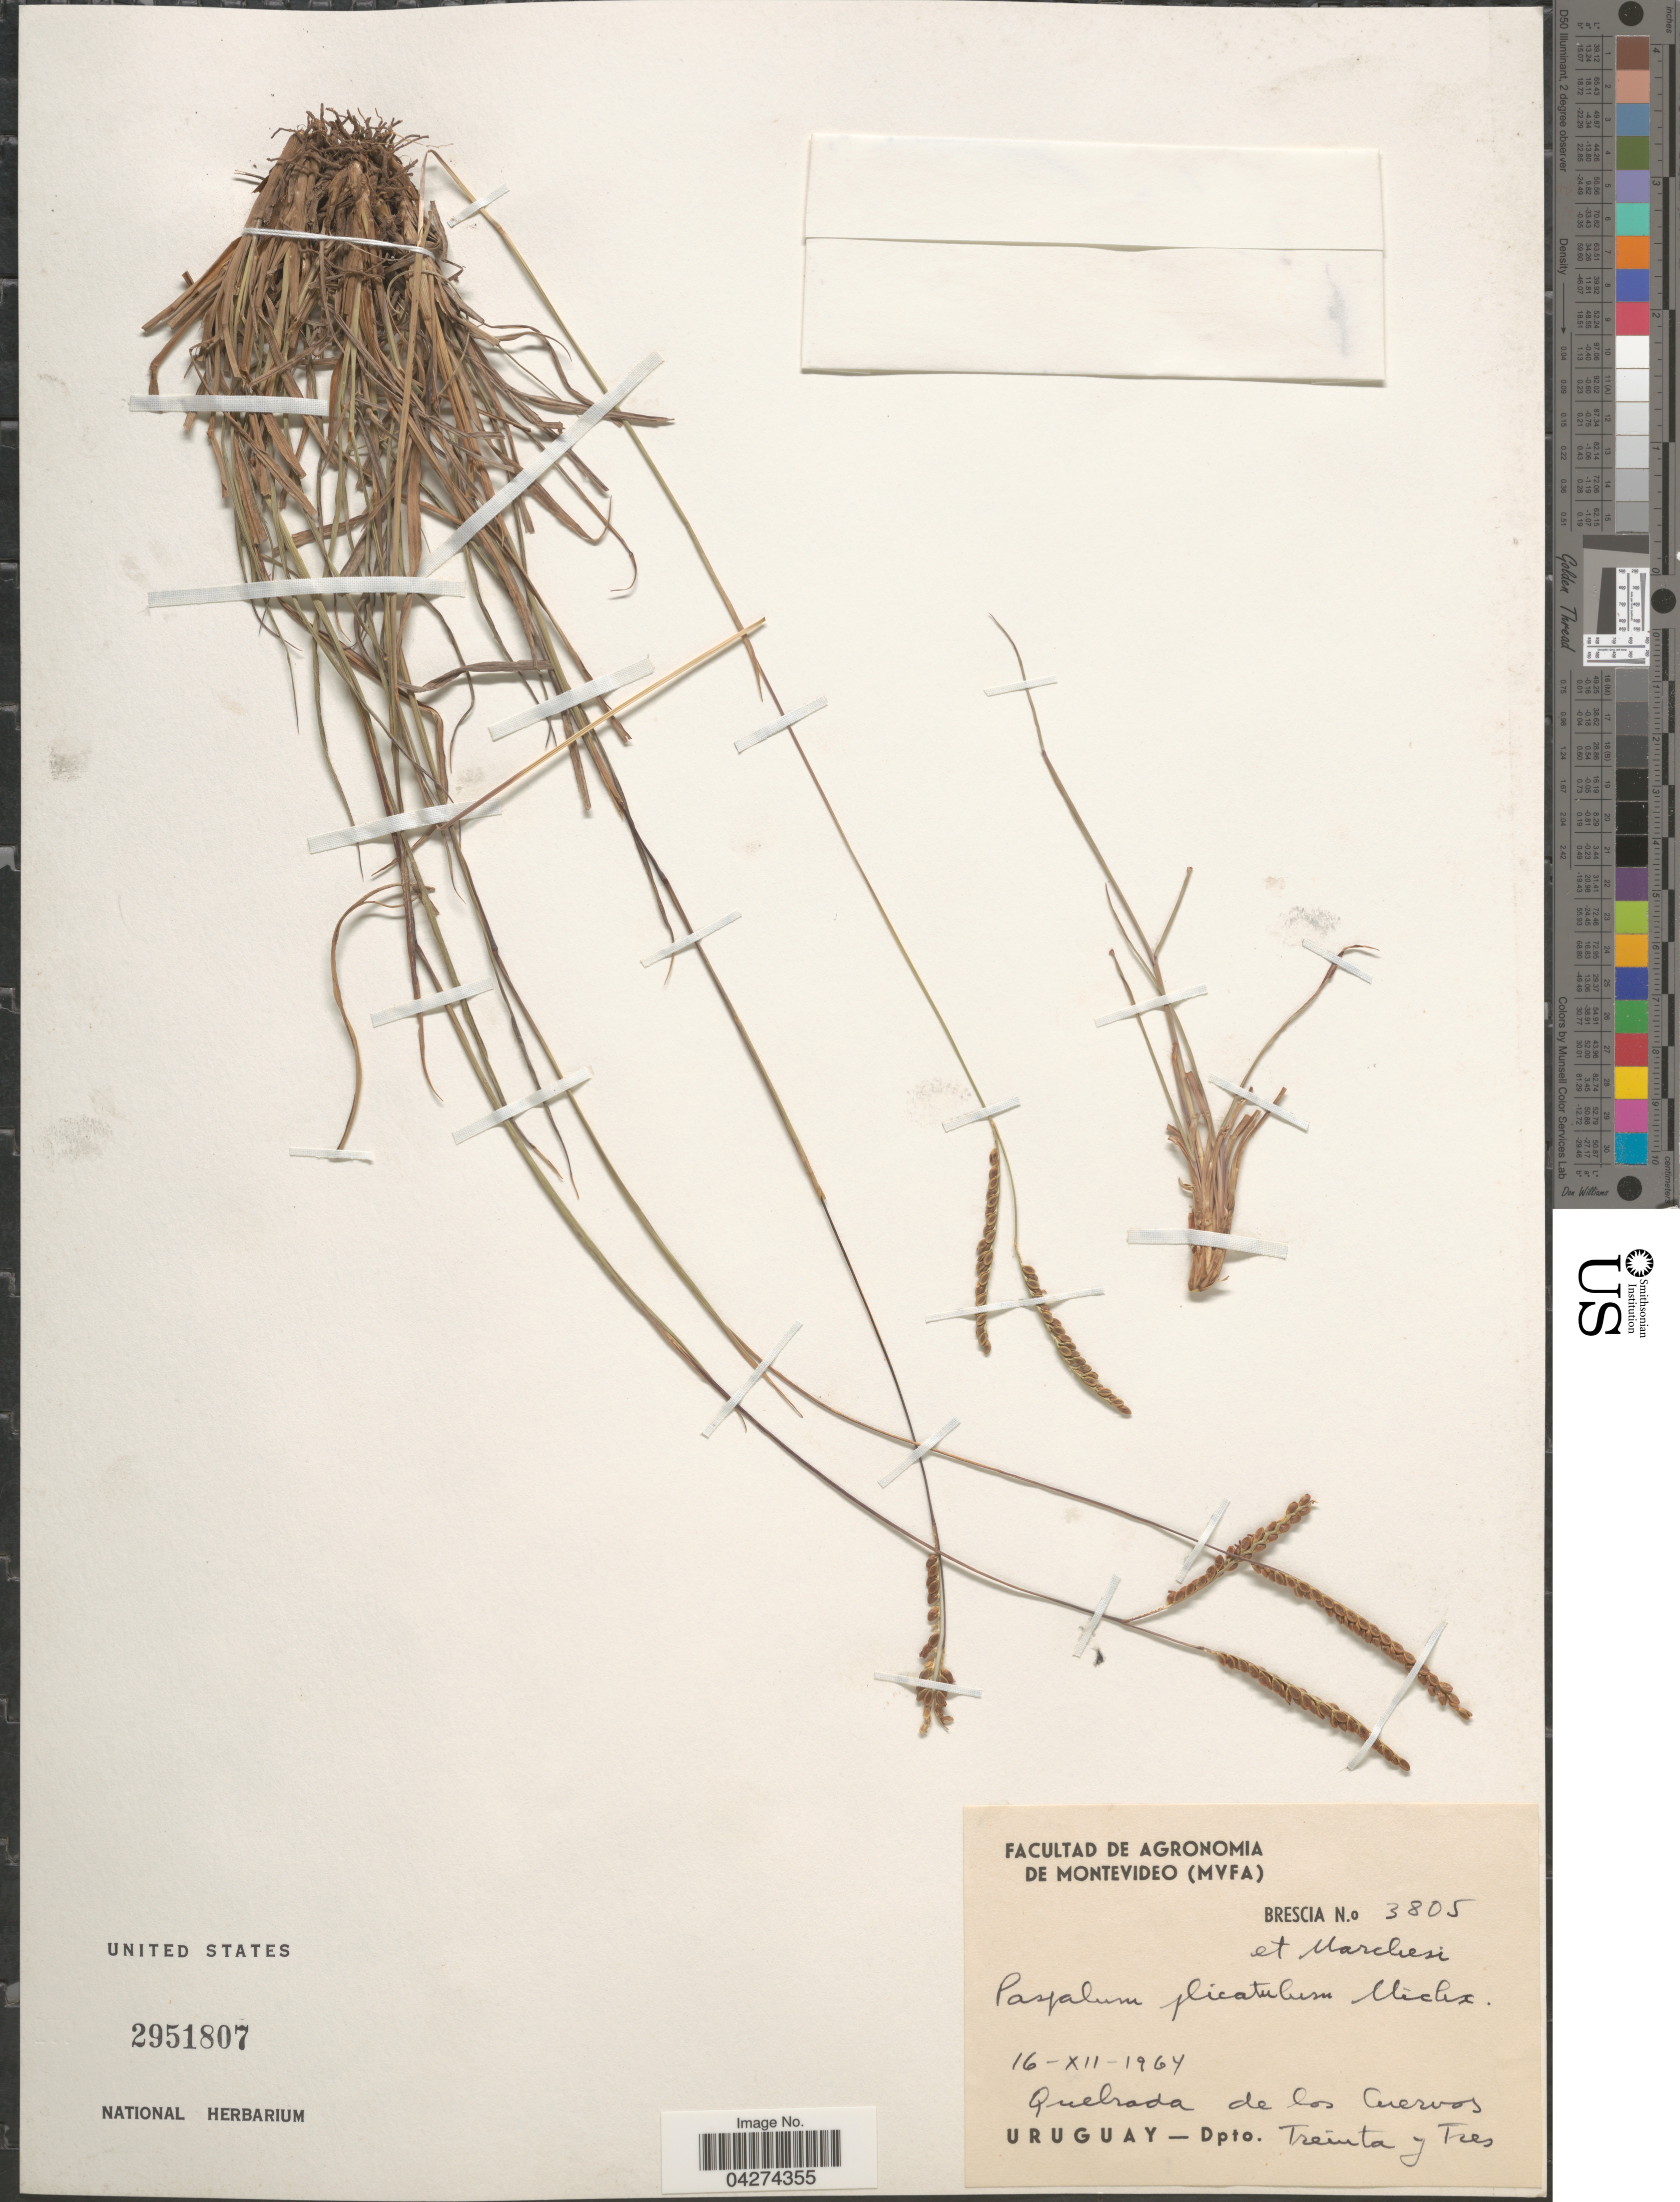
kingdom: Plantae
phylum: Tracheophyta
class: Liliopsida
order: Poales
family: Poaceae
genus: Paspalum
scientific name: Paspalum plicatulum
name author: Michx.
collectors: -. Brescia & Marchesi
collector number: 3805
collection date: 1964-12-16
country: Uruguay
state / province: Treinta y Tres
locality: Quebrada de los Cuervos. Dpto. Treinta y Tres.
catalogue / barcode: US 2951807